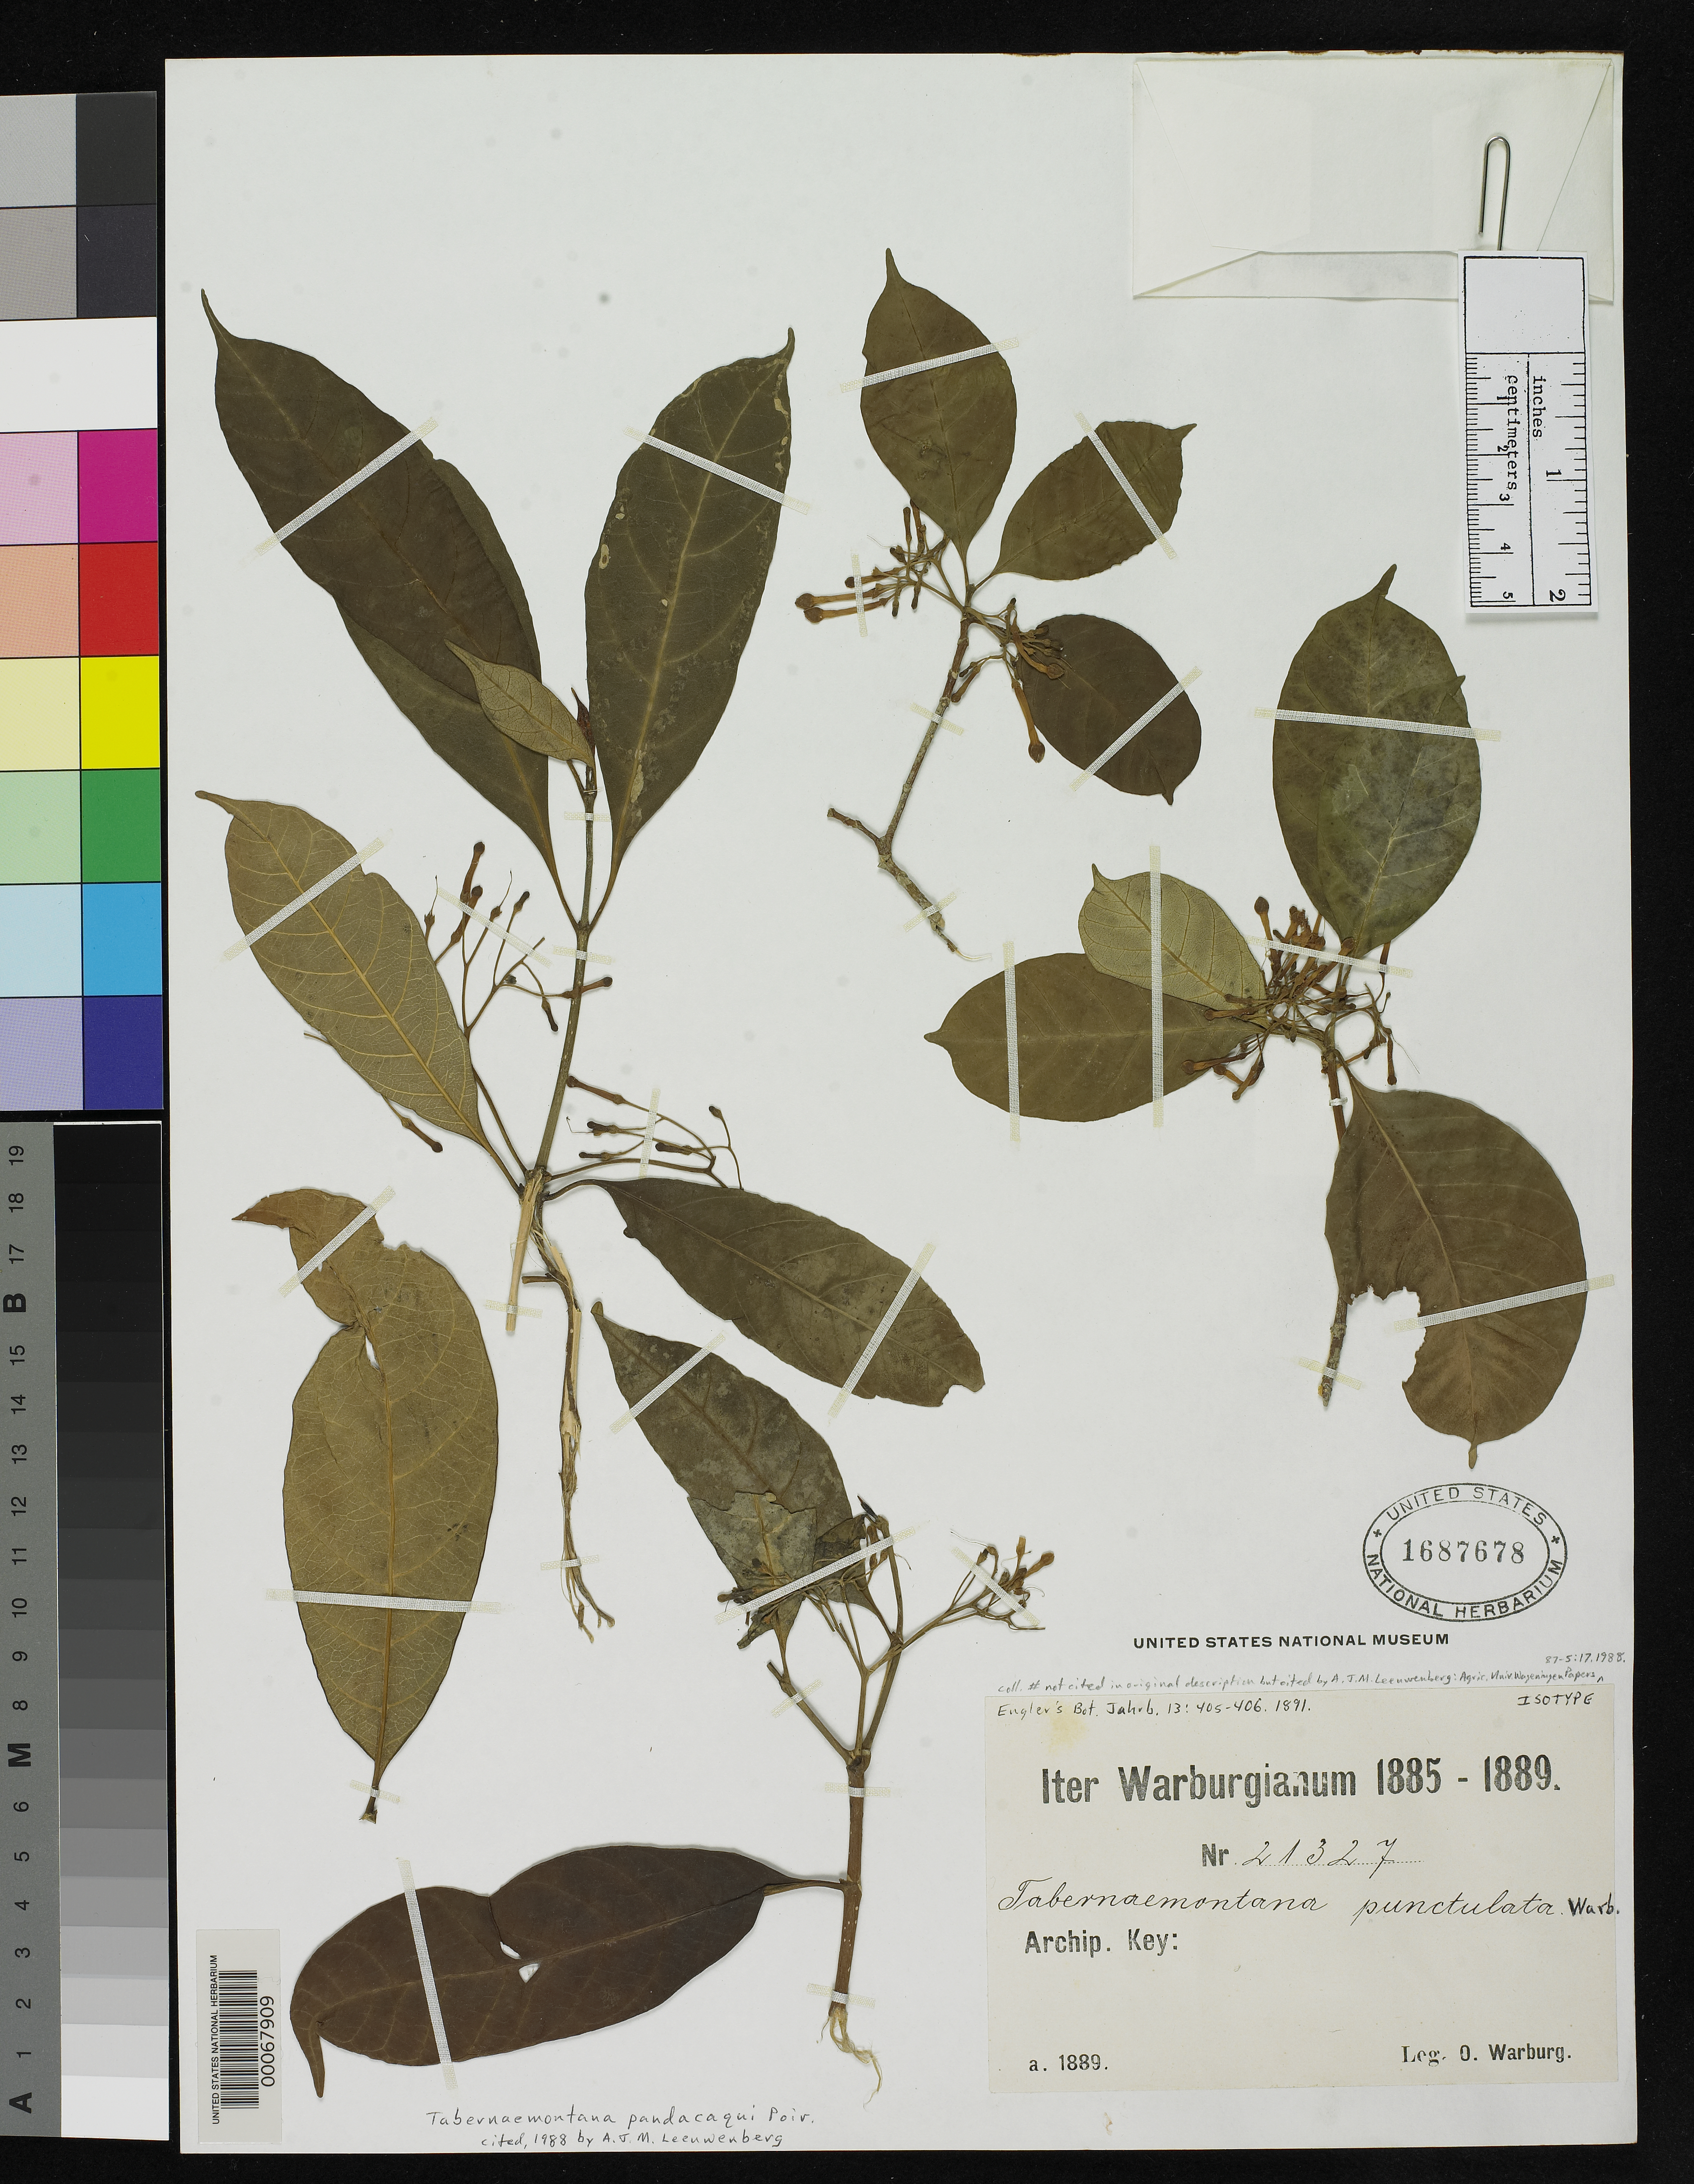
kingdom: Plantae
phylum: Tracheophyta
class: Magnoliopsida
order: Gentianales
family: Apocynaceae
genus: Tabernaemontana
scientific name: Tabernaemontana punctulata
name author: Warb.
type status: Isotype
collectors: O. Warburg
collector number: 21327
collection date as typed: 1889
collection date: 1889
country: Indonesia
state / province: Maluku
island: Moluccas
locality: Key Islands.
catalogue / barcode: US 1687678